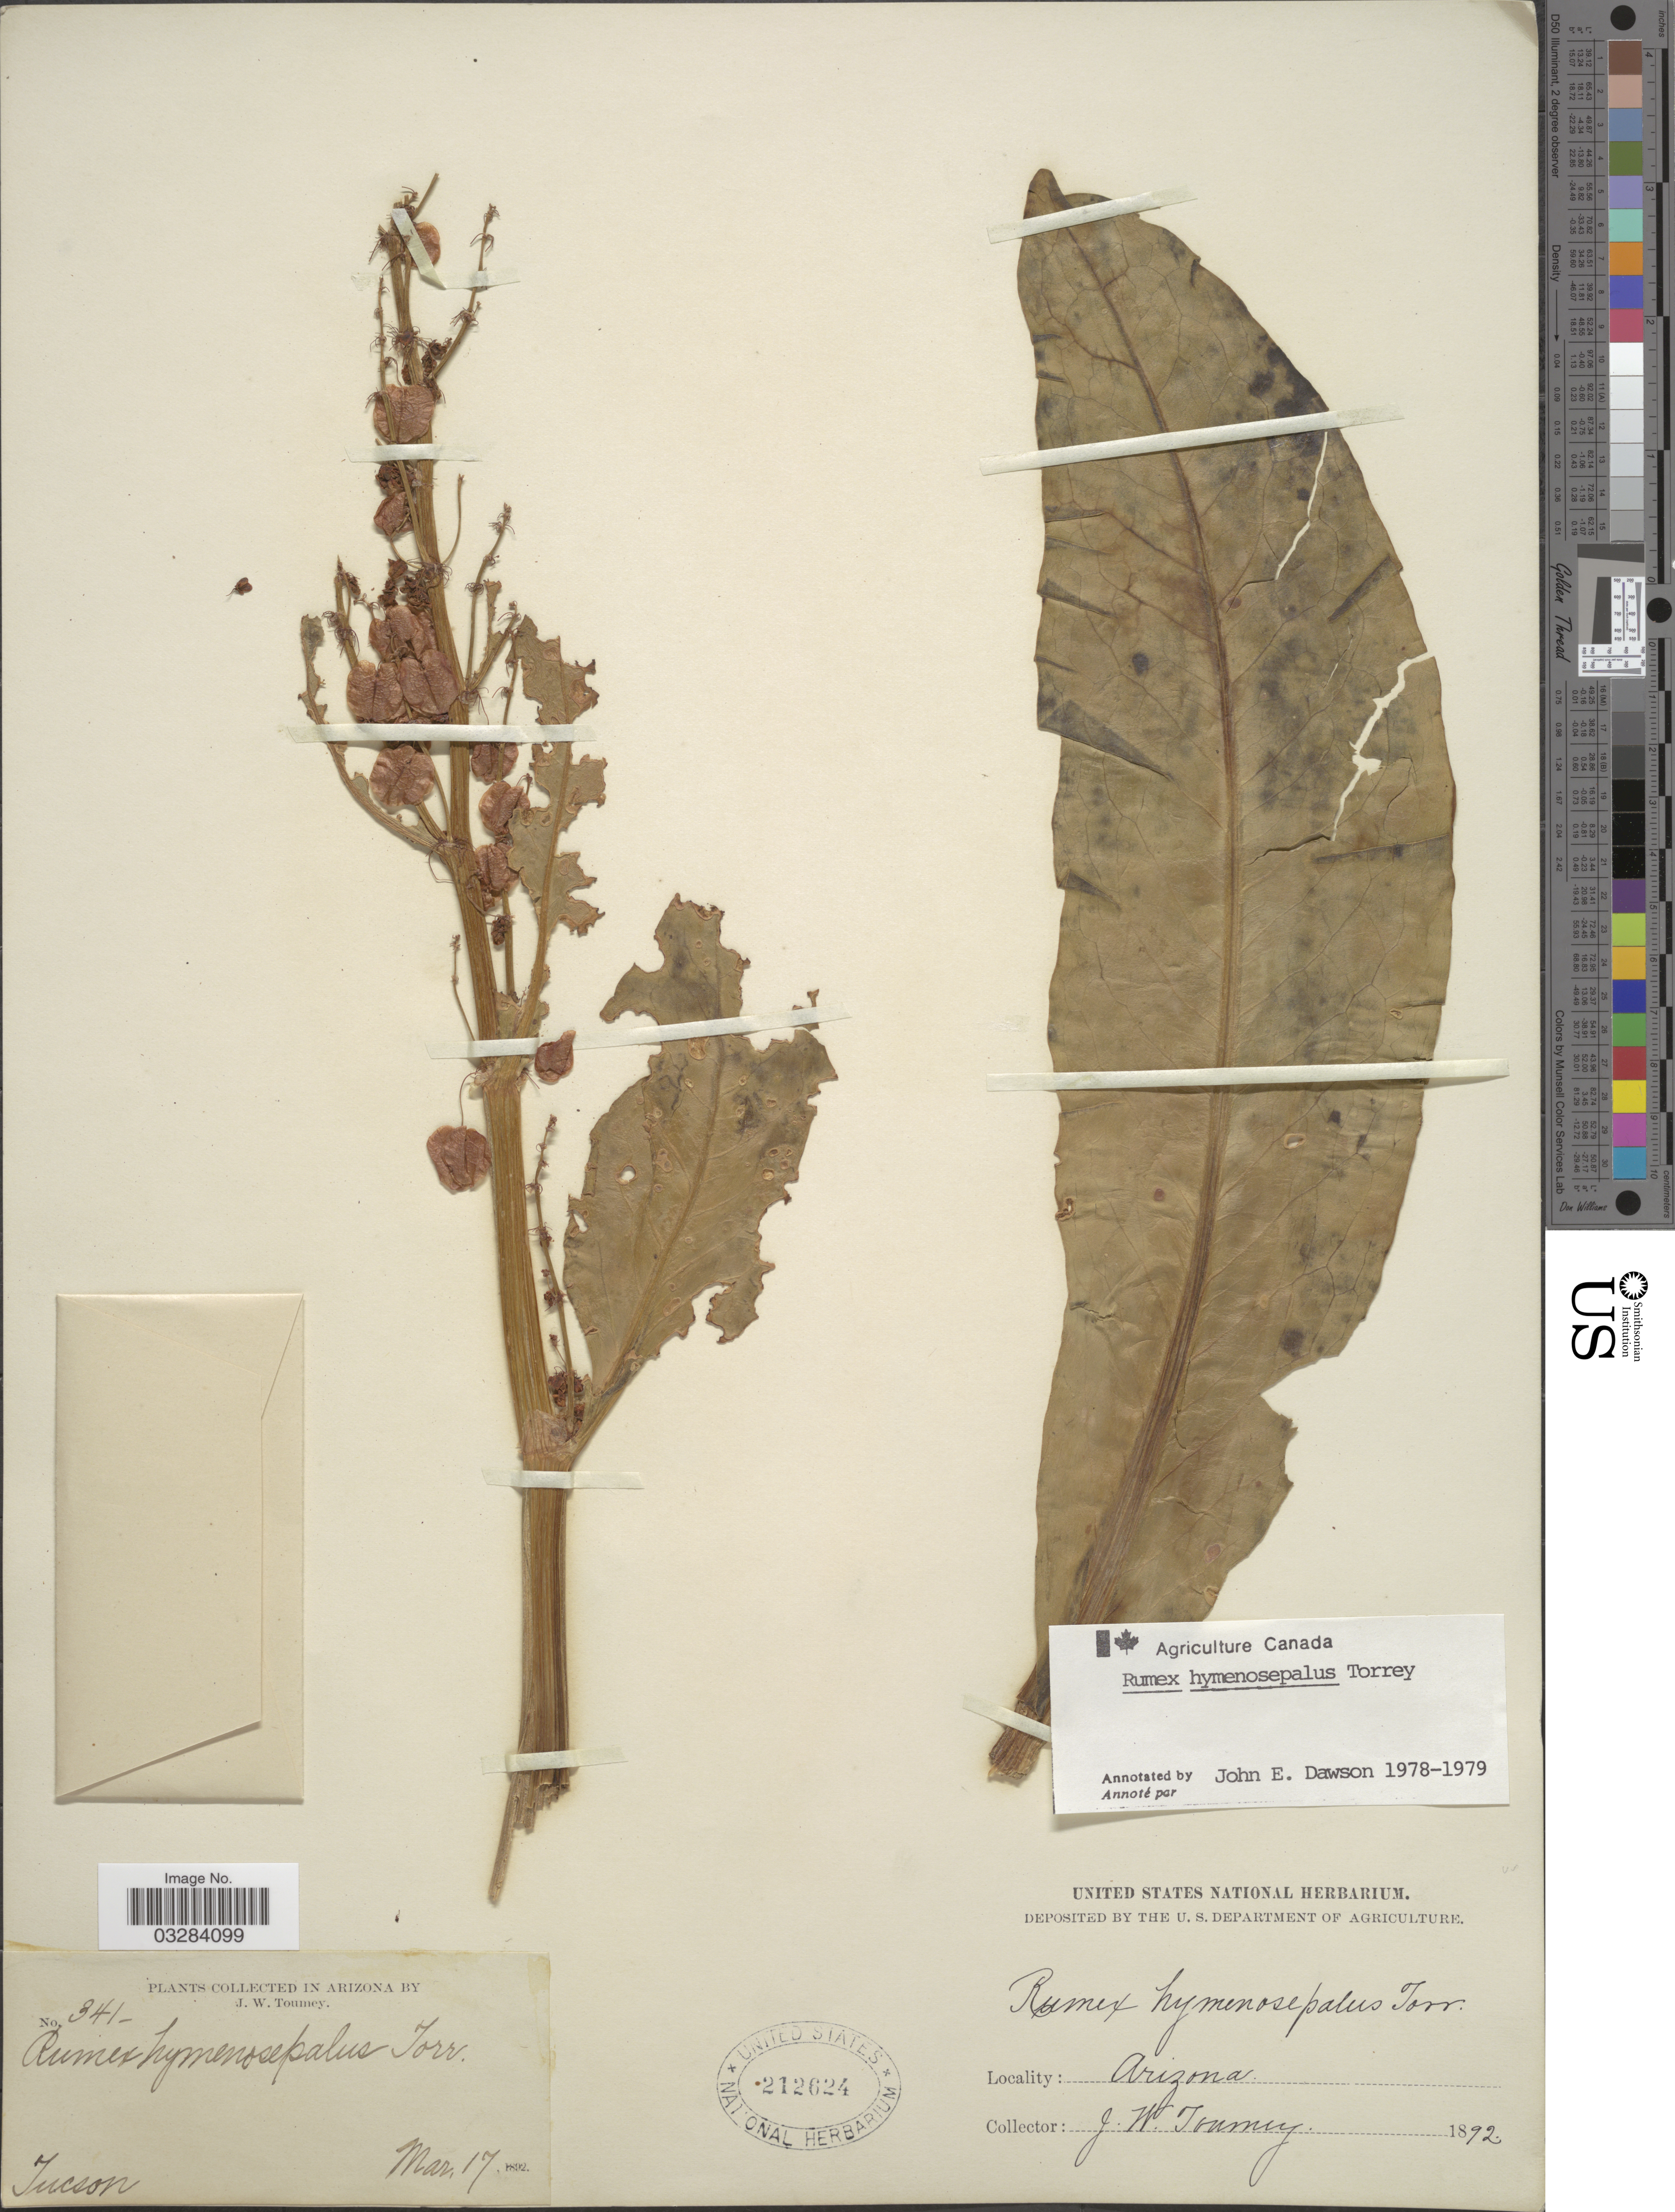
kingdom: Plantae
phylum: Tracheophyta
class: Magnoliopsida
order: Caryophyllales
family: Polygonaceae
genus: Rumex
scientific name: Rumex hymenosepalus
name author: Torr.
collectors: J. W. Toumey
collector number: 341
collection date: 1892-03-17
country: United States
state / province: Arizona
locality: Tucson.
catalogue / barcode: US 212624